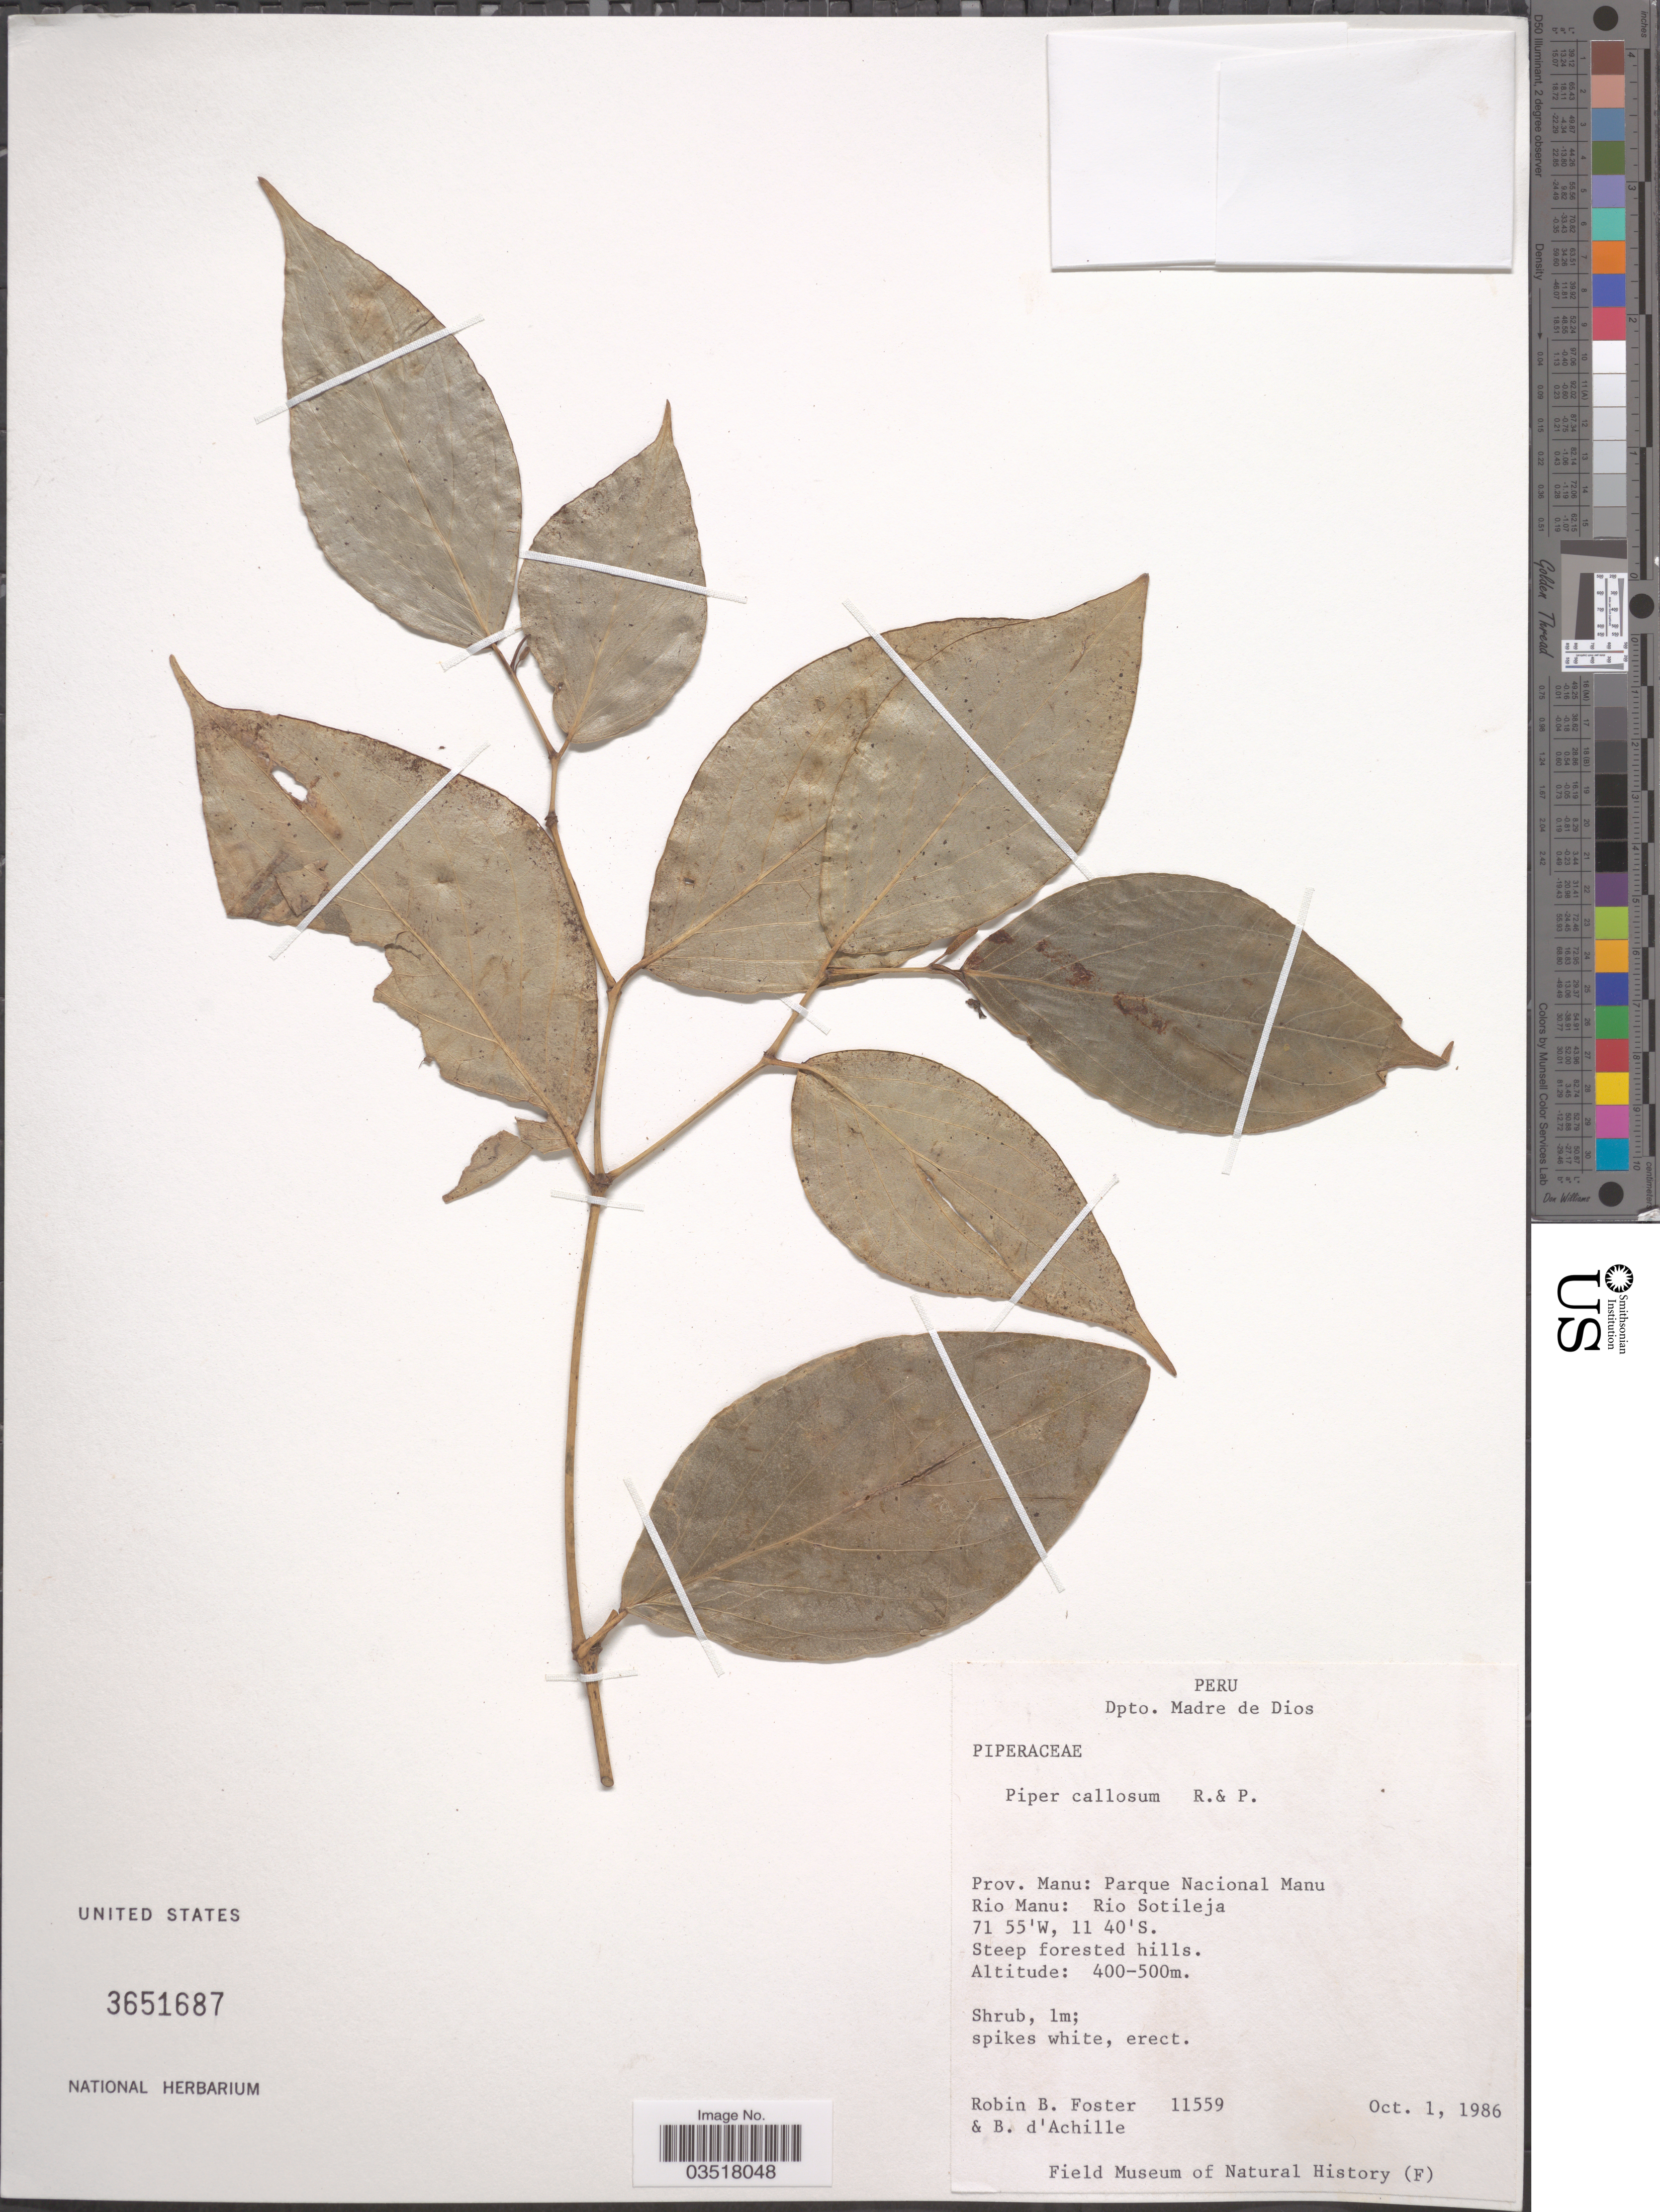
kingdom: Plantae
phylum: Tracheophyta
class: Magnoliopsida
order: Piperales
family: Piperaceae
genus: Piper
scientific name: Piper callosum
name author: Ruiz & Pav.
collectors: R. B. Foster & B. d'Achille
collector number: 11559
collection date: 1986-10-01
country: Peru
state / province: Madre de Dios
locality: Dpto. Madre de Dios. Prov. Manu: Parque Nacional Manu. Rio Manu: Rio Sotileja.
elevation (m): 400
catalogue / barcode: US 3651687